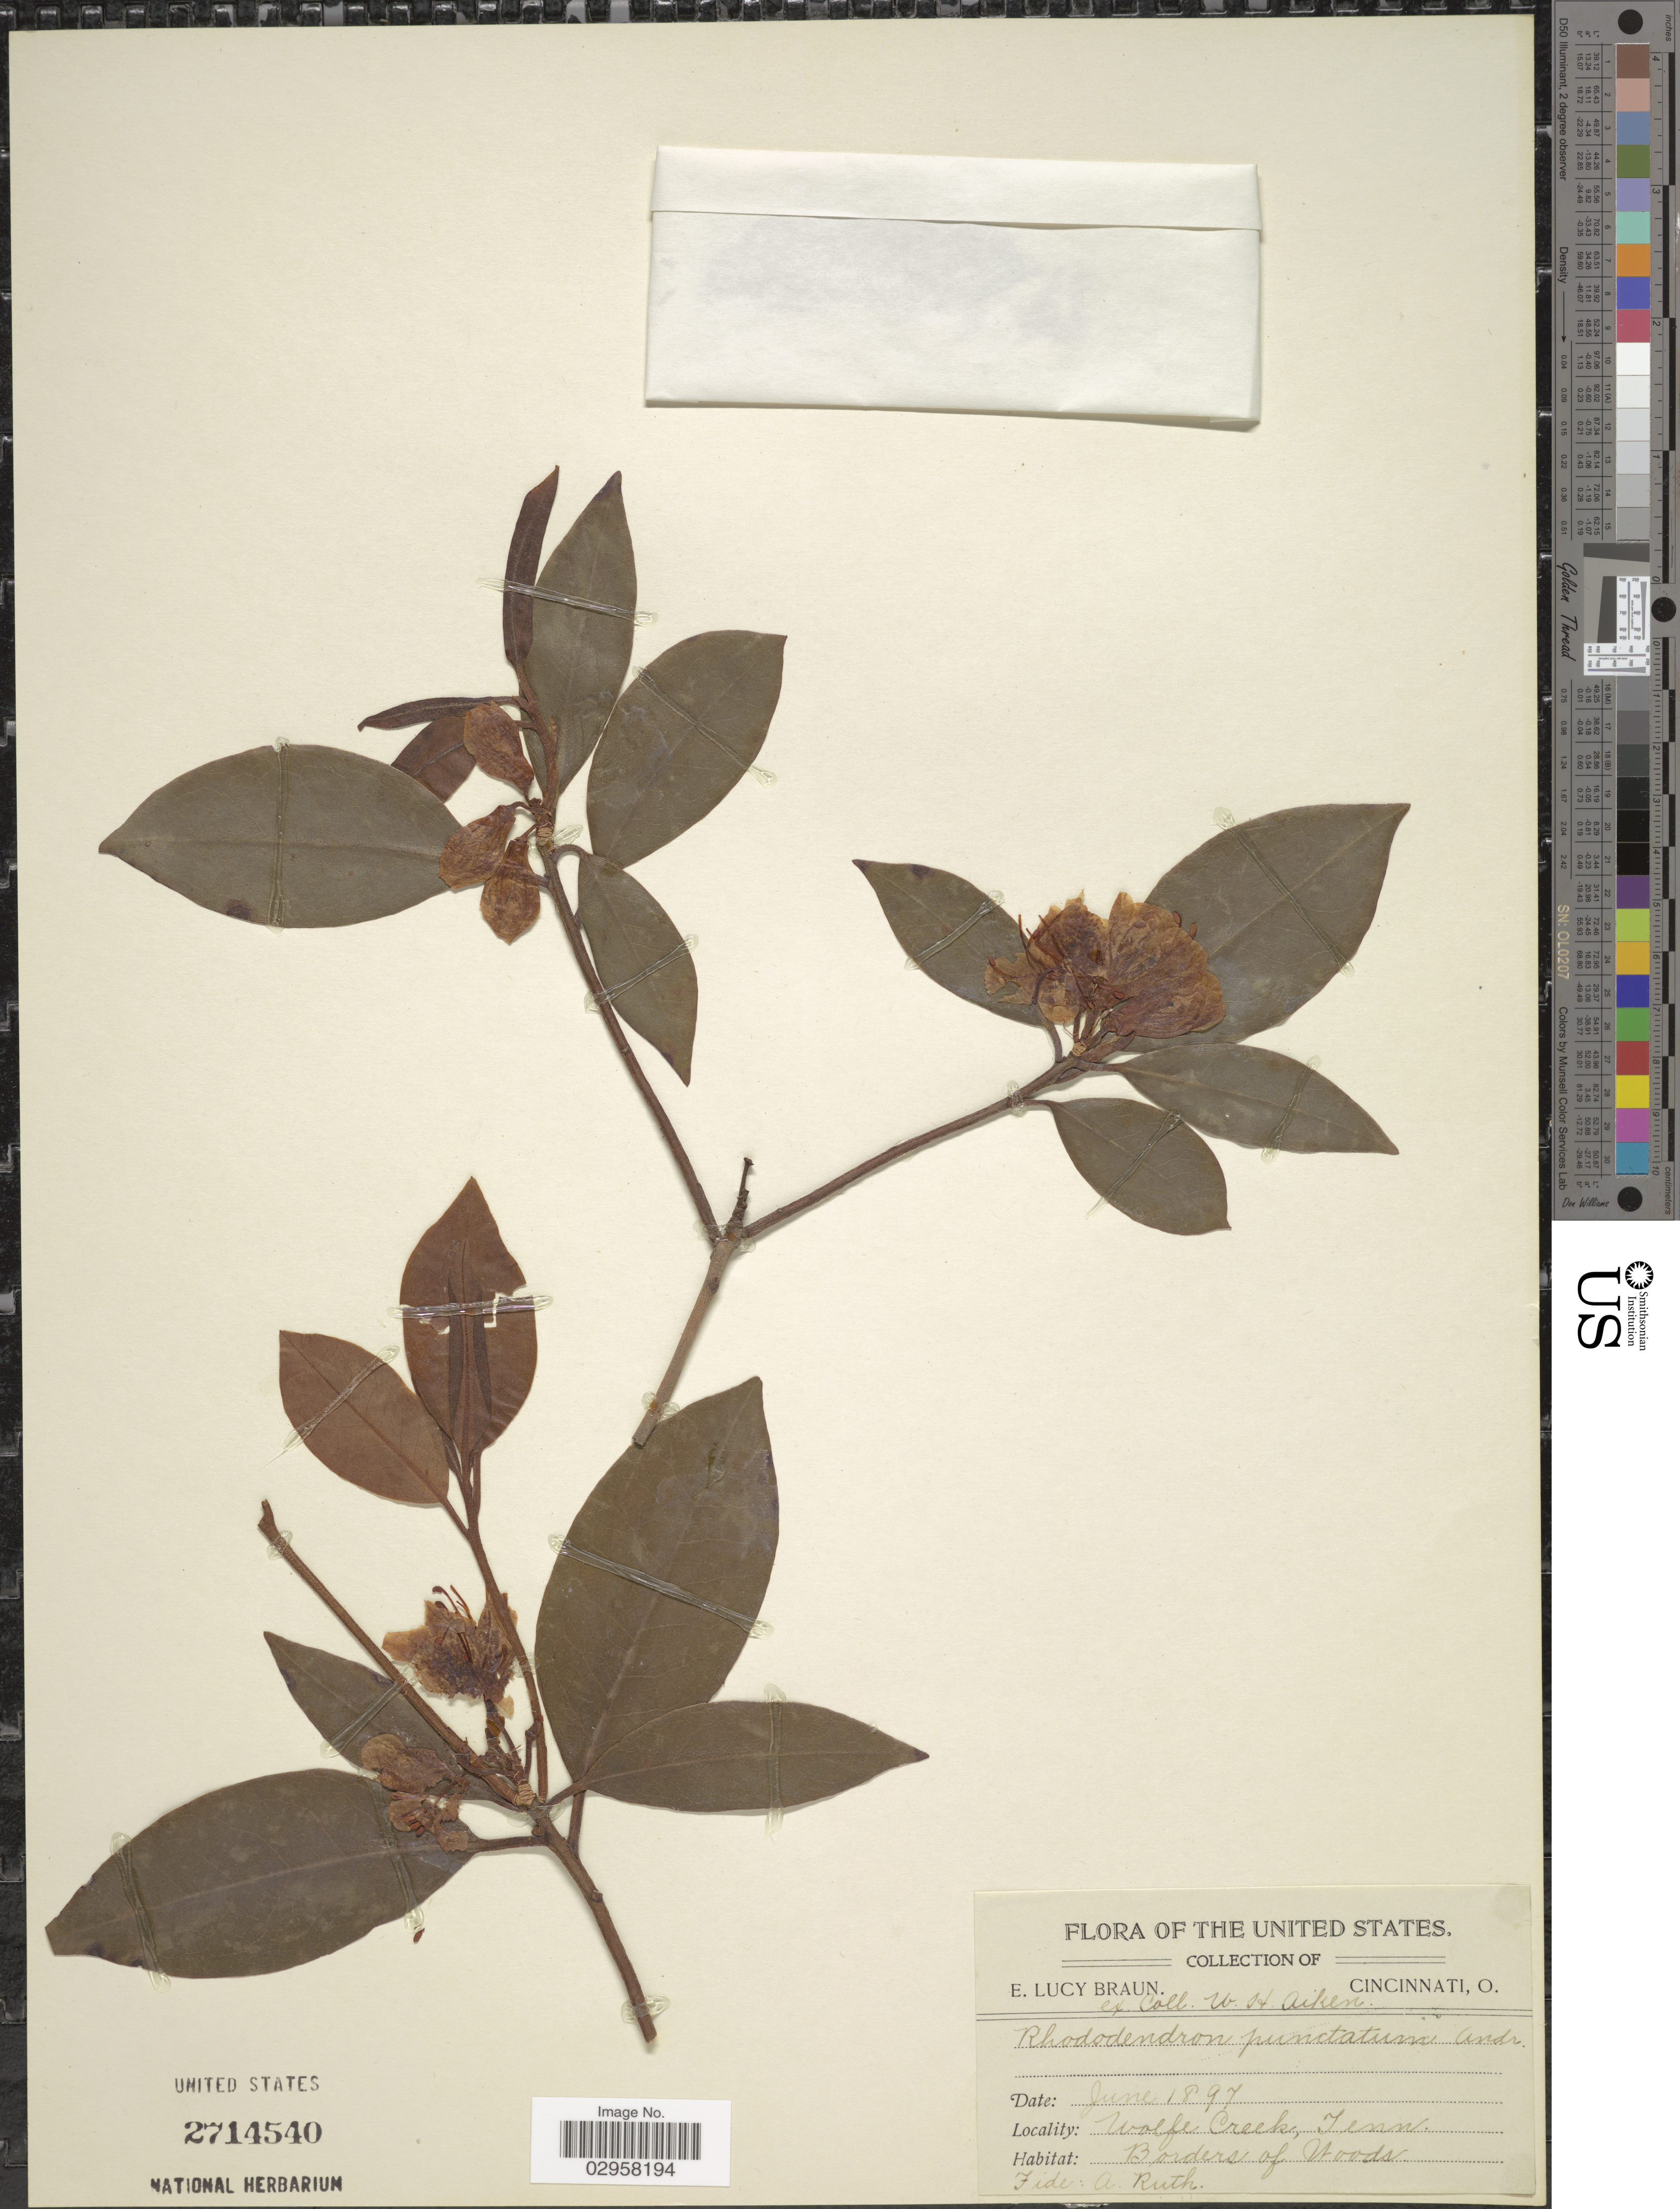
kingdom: Plantae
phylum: Tracheophyta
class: Magnoliopsida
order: Ericales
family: Ericaceae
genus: Rhododendron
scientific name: Rhododendron carolinianum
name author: Rehder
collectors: E. L. Braun & W. Aiken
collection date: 1897-06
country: United States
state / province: Tennessee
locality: Wolfe Creek. Borders of Woods.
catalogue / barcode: US 2714540